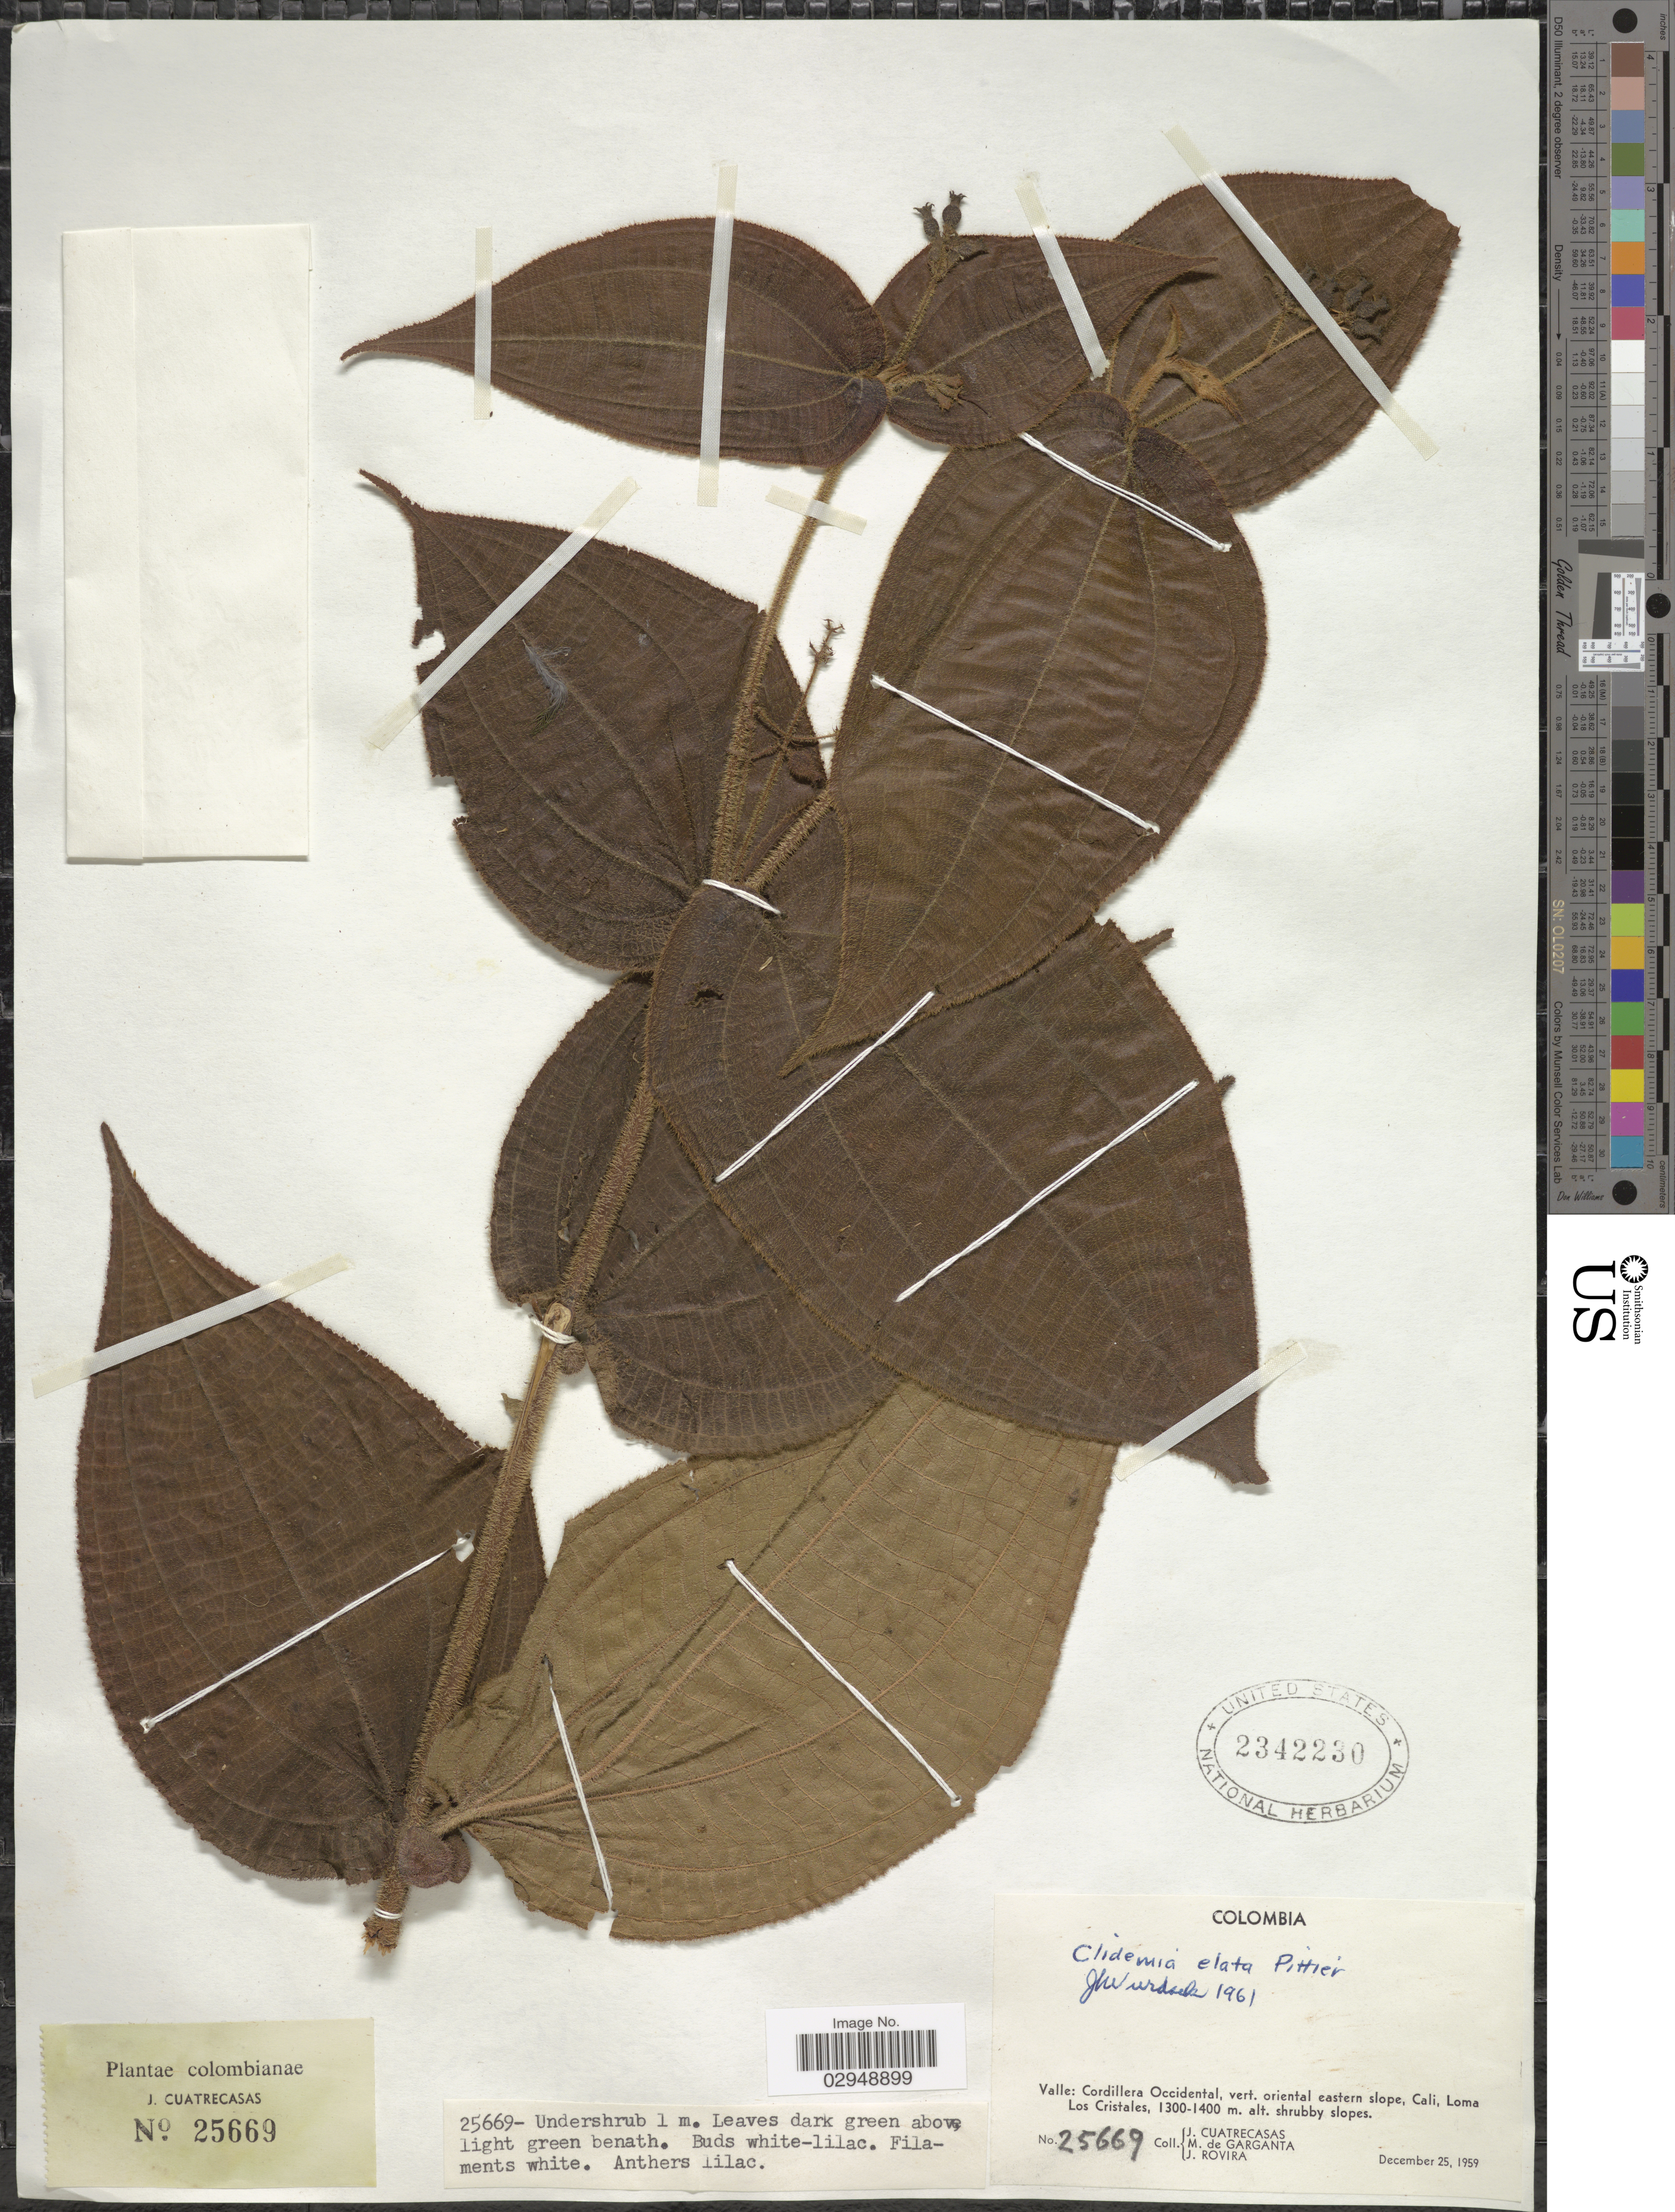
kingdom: Plantae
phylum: Tracheophyta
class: Magnoliopsida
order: Myrtales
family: Melastomataceae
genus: Clidemia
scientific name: Clidemia ciliata var. elata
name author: D. Don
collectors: J. Cuatrecasas, M. Garganta & J. Rovira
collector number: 25669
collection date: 1959-12-25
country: Colombia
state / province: Valle del Cauca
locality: Valle: Cordillera Occidental, vert. oriental eastern slopes, Cali, Loma Los Cristales.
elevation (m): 1300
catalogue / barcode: US 2342230